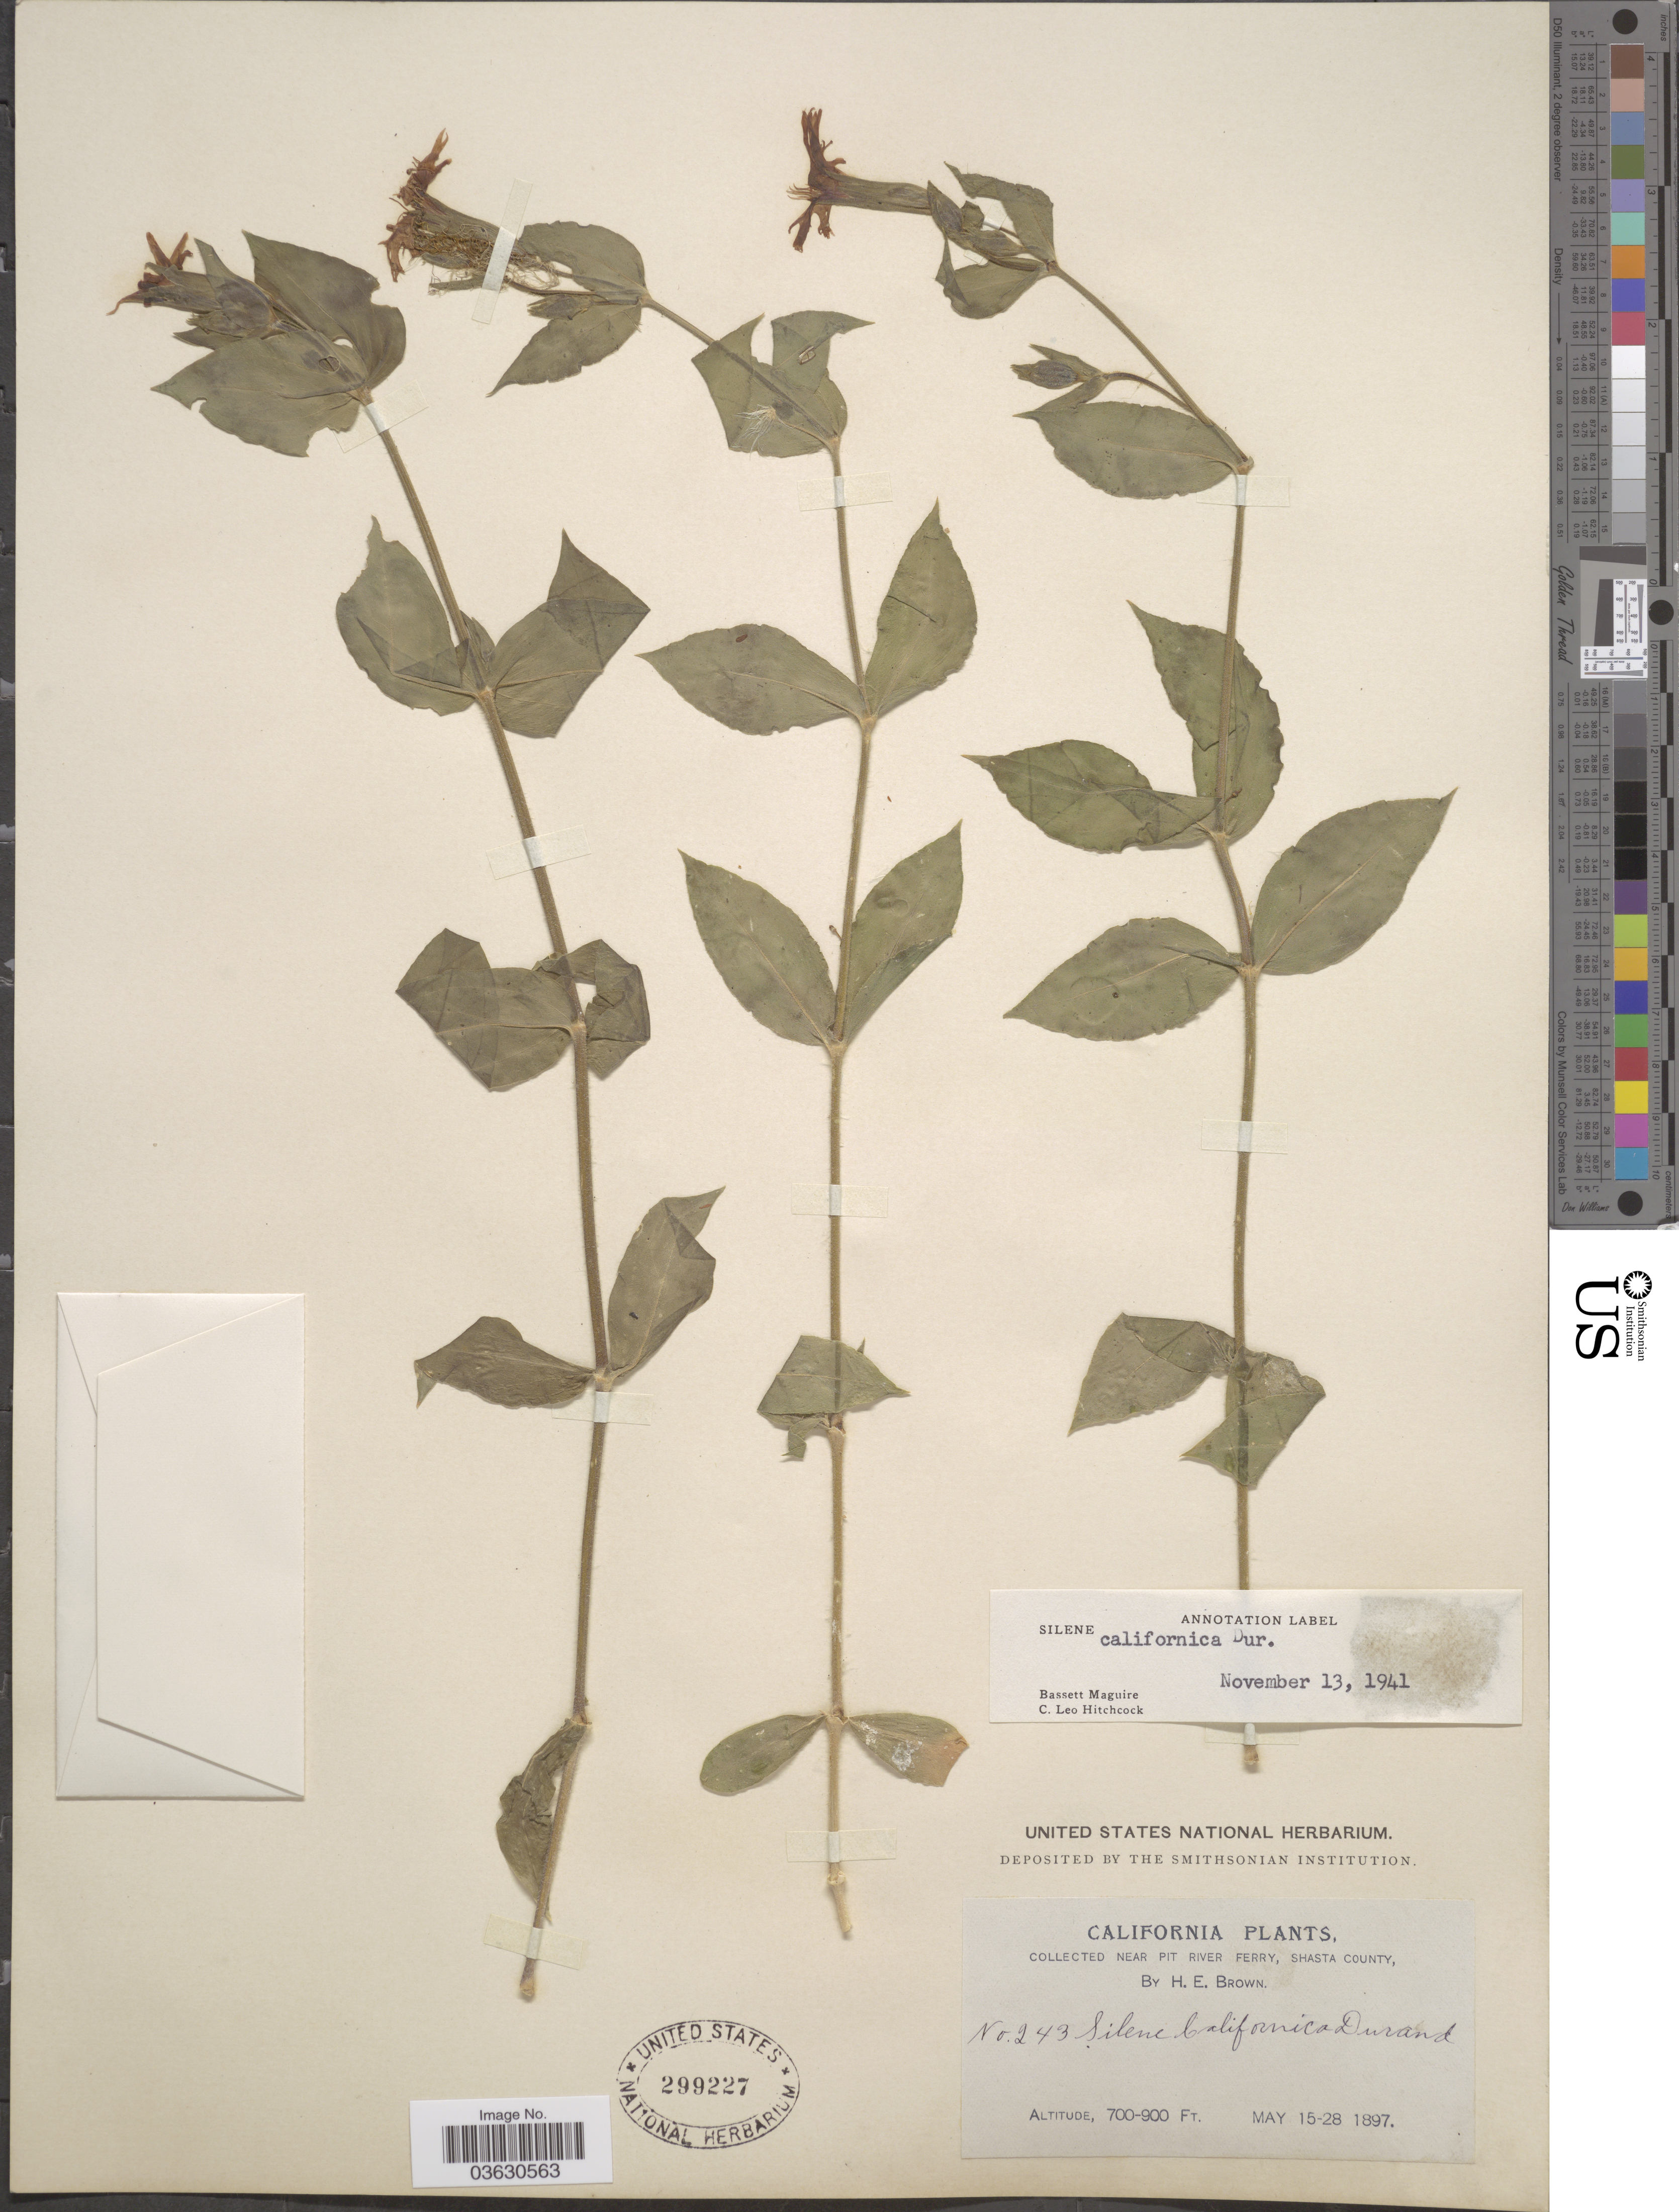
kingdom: Plantae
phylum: Tracheophyta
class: Magnoliopsida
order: Caryophyllales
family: Caryophyllaceae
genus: Silene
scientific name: Silene californica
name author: Durand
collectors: H. E. Brown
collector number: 243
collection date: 1897-05-15/1897-05-28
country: United States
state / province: California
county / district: Shasta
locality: Near Pit River Ferry, Shasta County.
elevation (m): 213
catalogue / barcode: US 299227